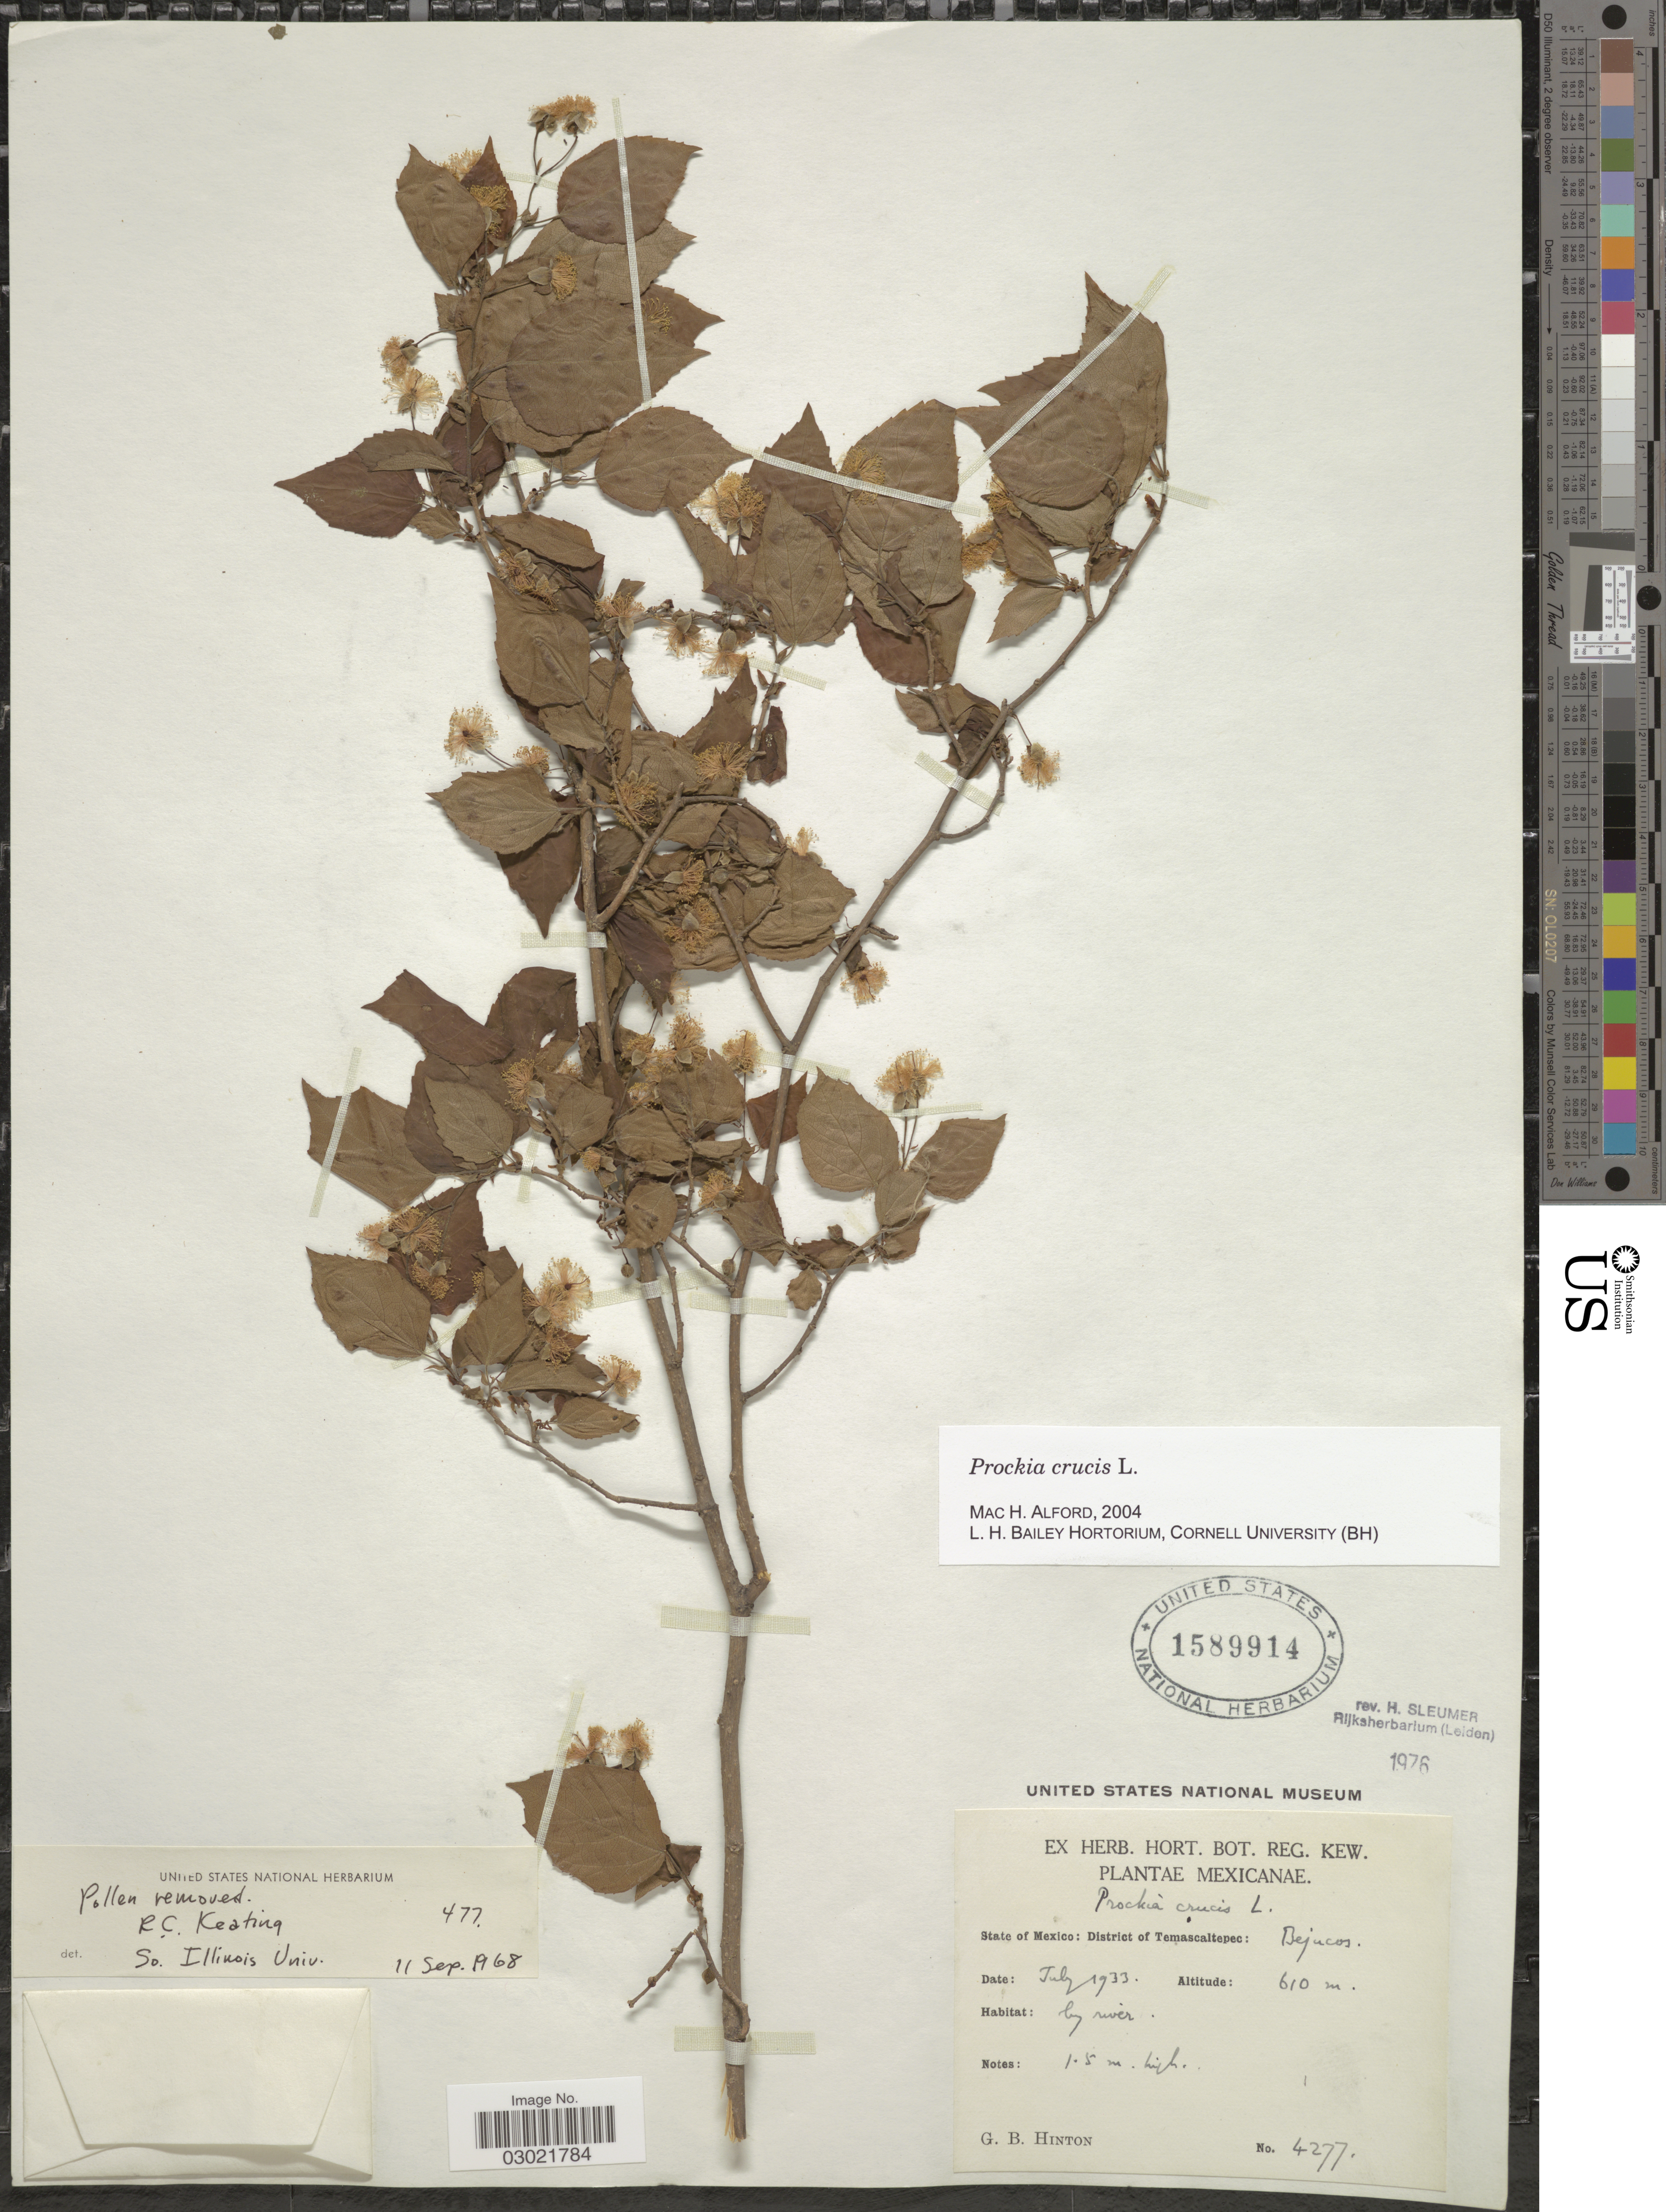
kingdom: Plantae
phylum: Tracheophyta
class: Magnoliopsida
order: Malpighiales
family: Salicaceae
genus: Prockia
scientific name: Prockia crucis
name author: P. Browne ex L.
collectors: G. B. Hinton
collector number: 4277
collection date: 1933-07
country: Mexico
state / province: México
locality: District of Temascaltepec: Bejucos.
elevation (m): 610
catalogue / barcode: US 1589914